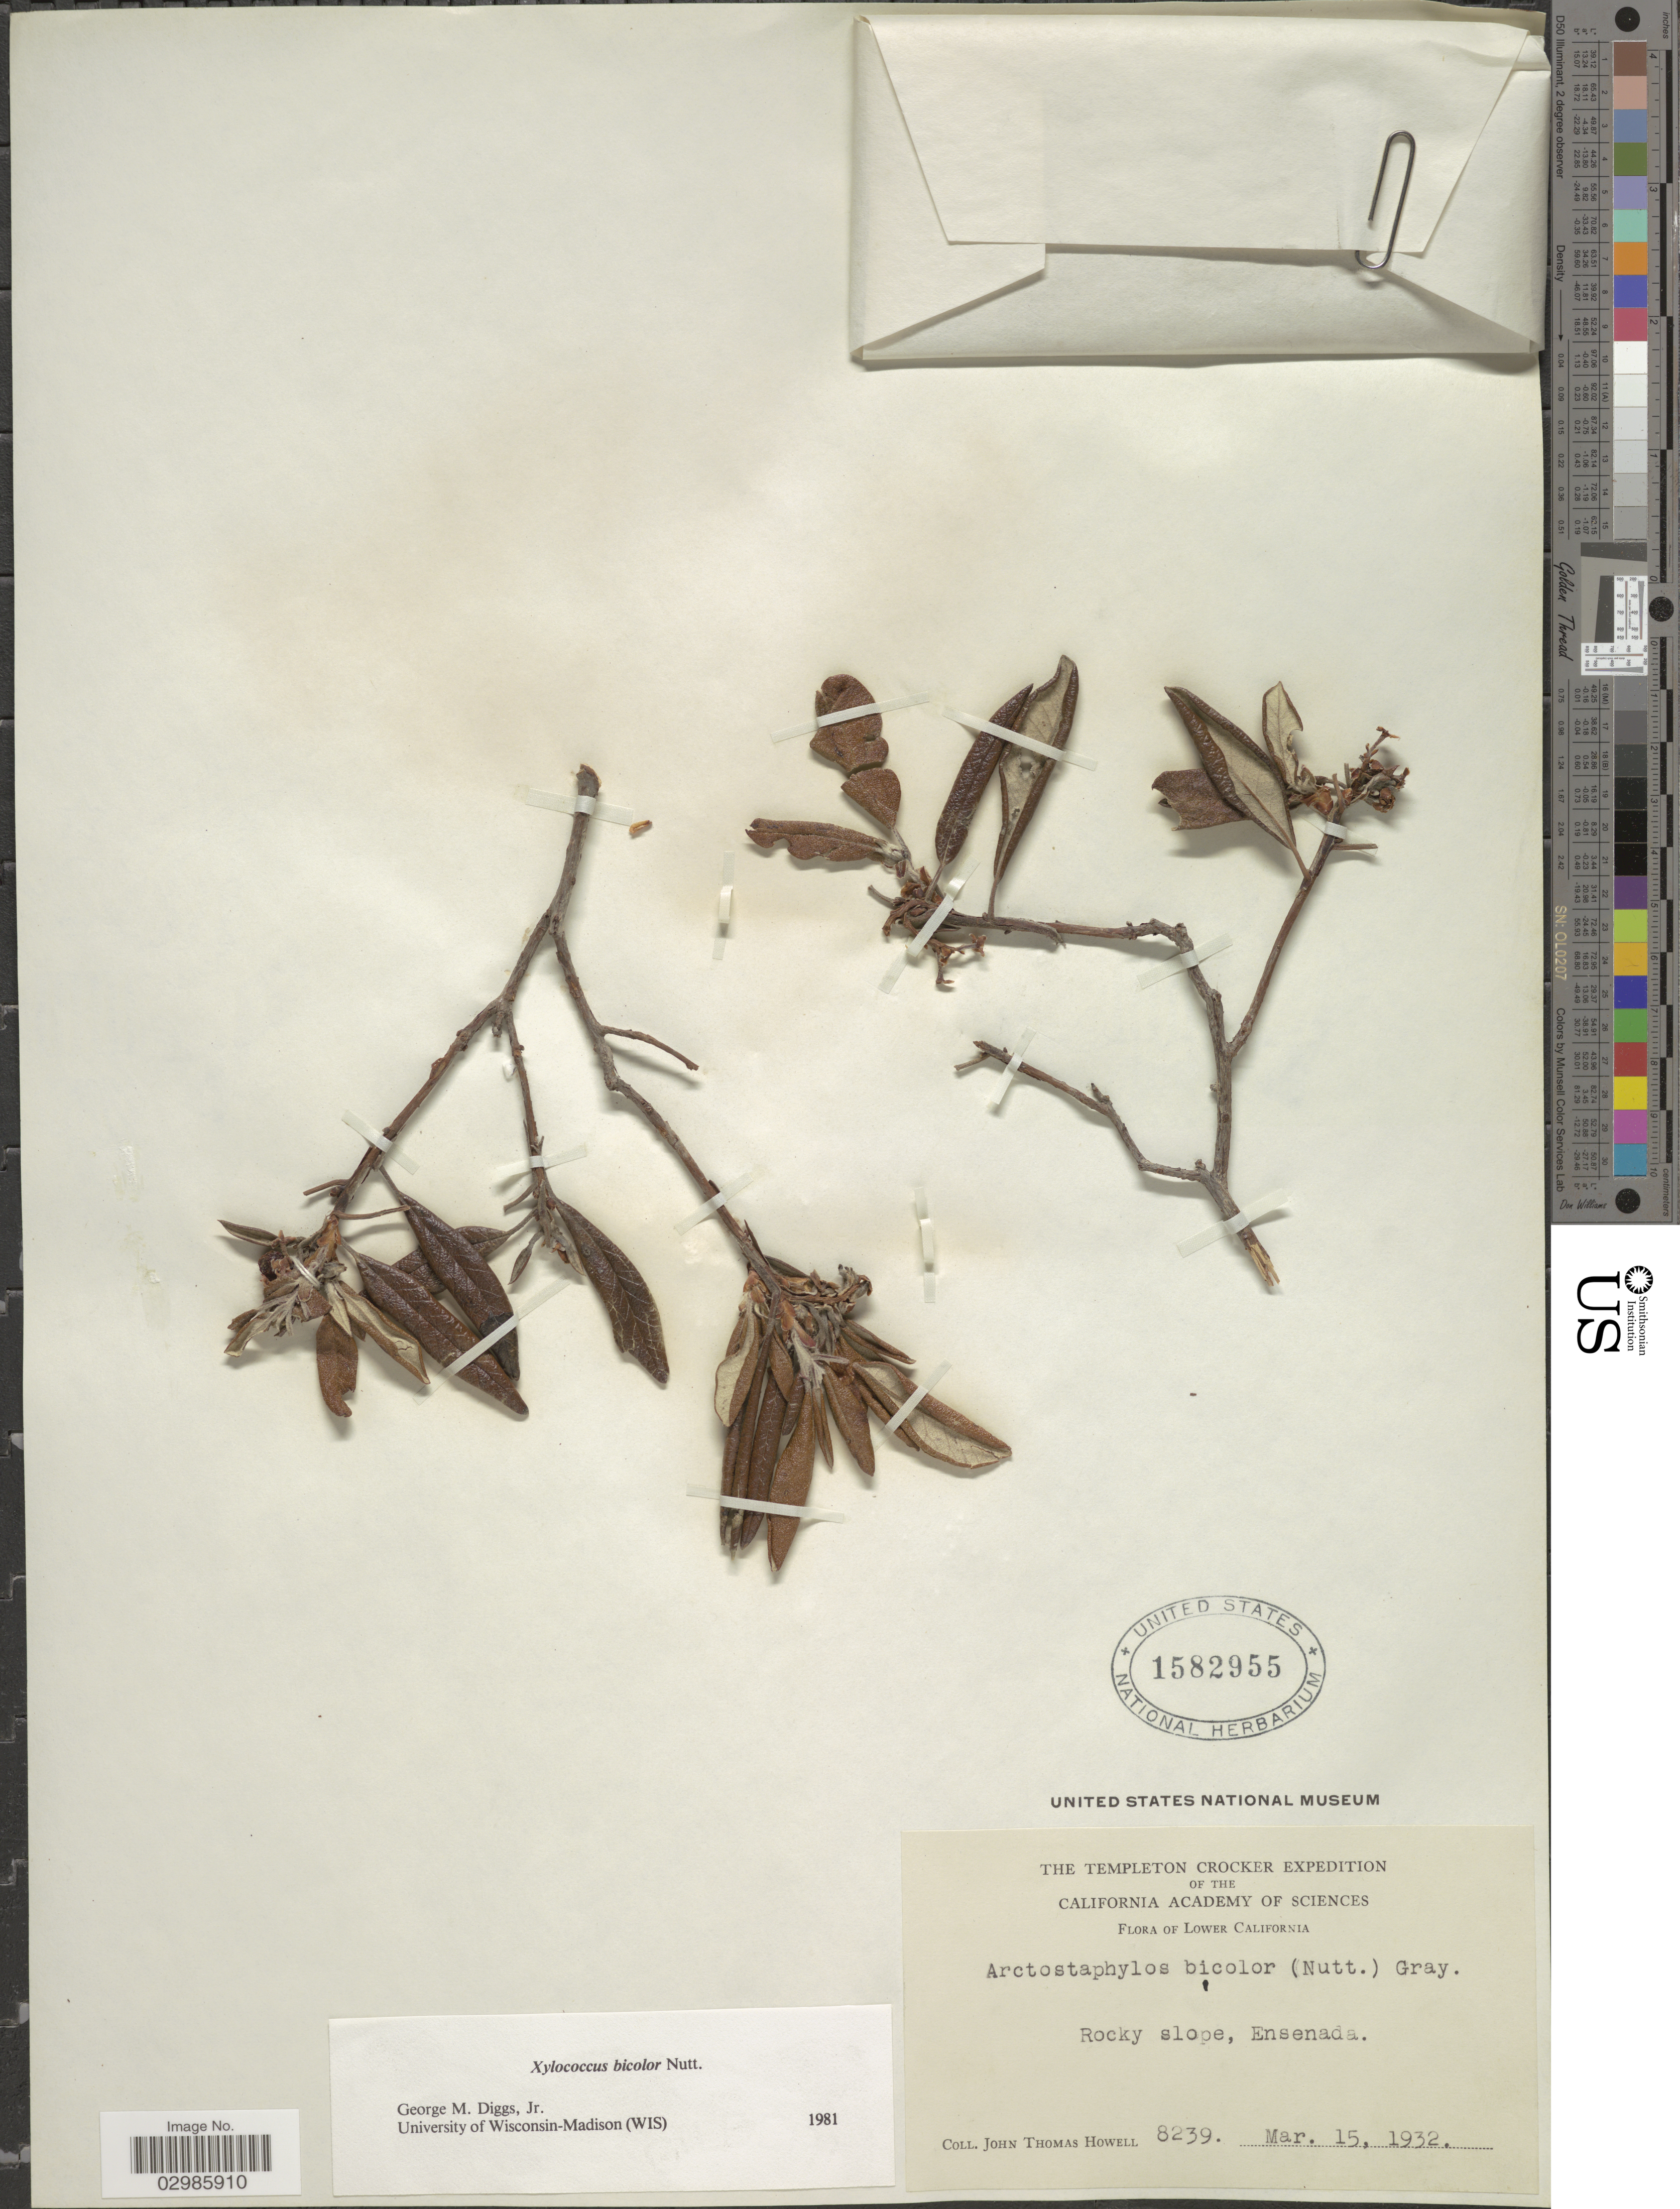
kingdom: Plantae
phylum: Tracheophyta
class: Magnoliopsida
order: Ericales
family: Ericaceae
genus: Xylococcus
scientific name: Xylococcus bicolor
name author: Nutt.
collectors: J. T. Howell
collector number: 8239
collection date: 1932-03-15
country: Mexico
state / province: Baja California Norte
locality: Lower California. Ensenada.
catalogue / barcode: US 1582955